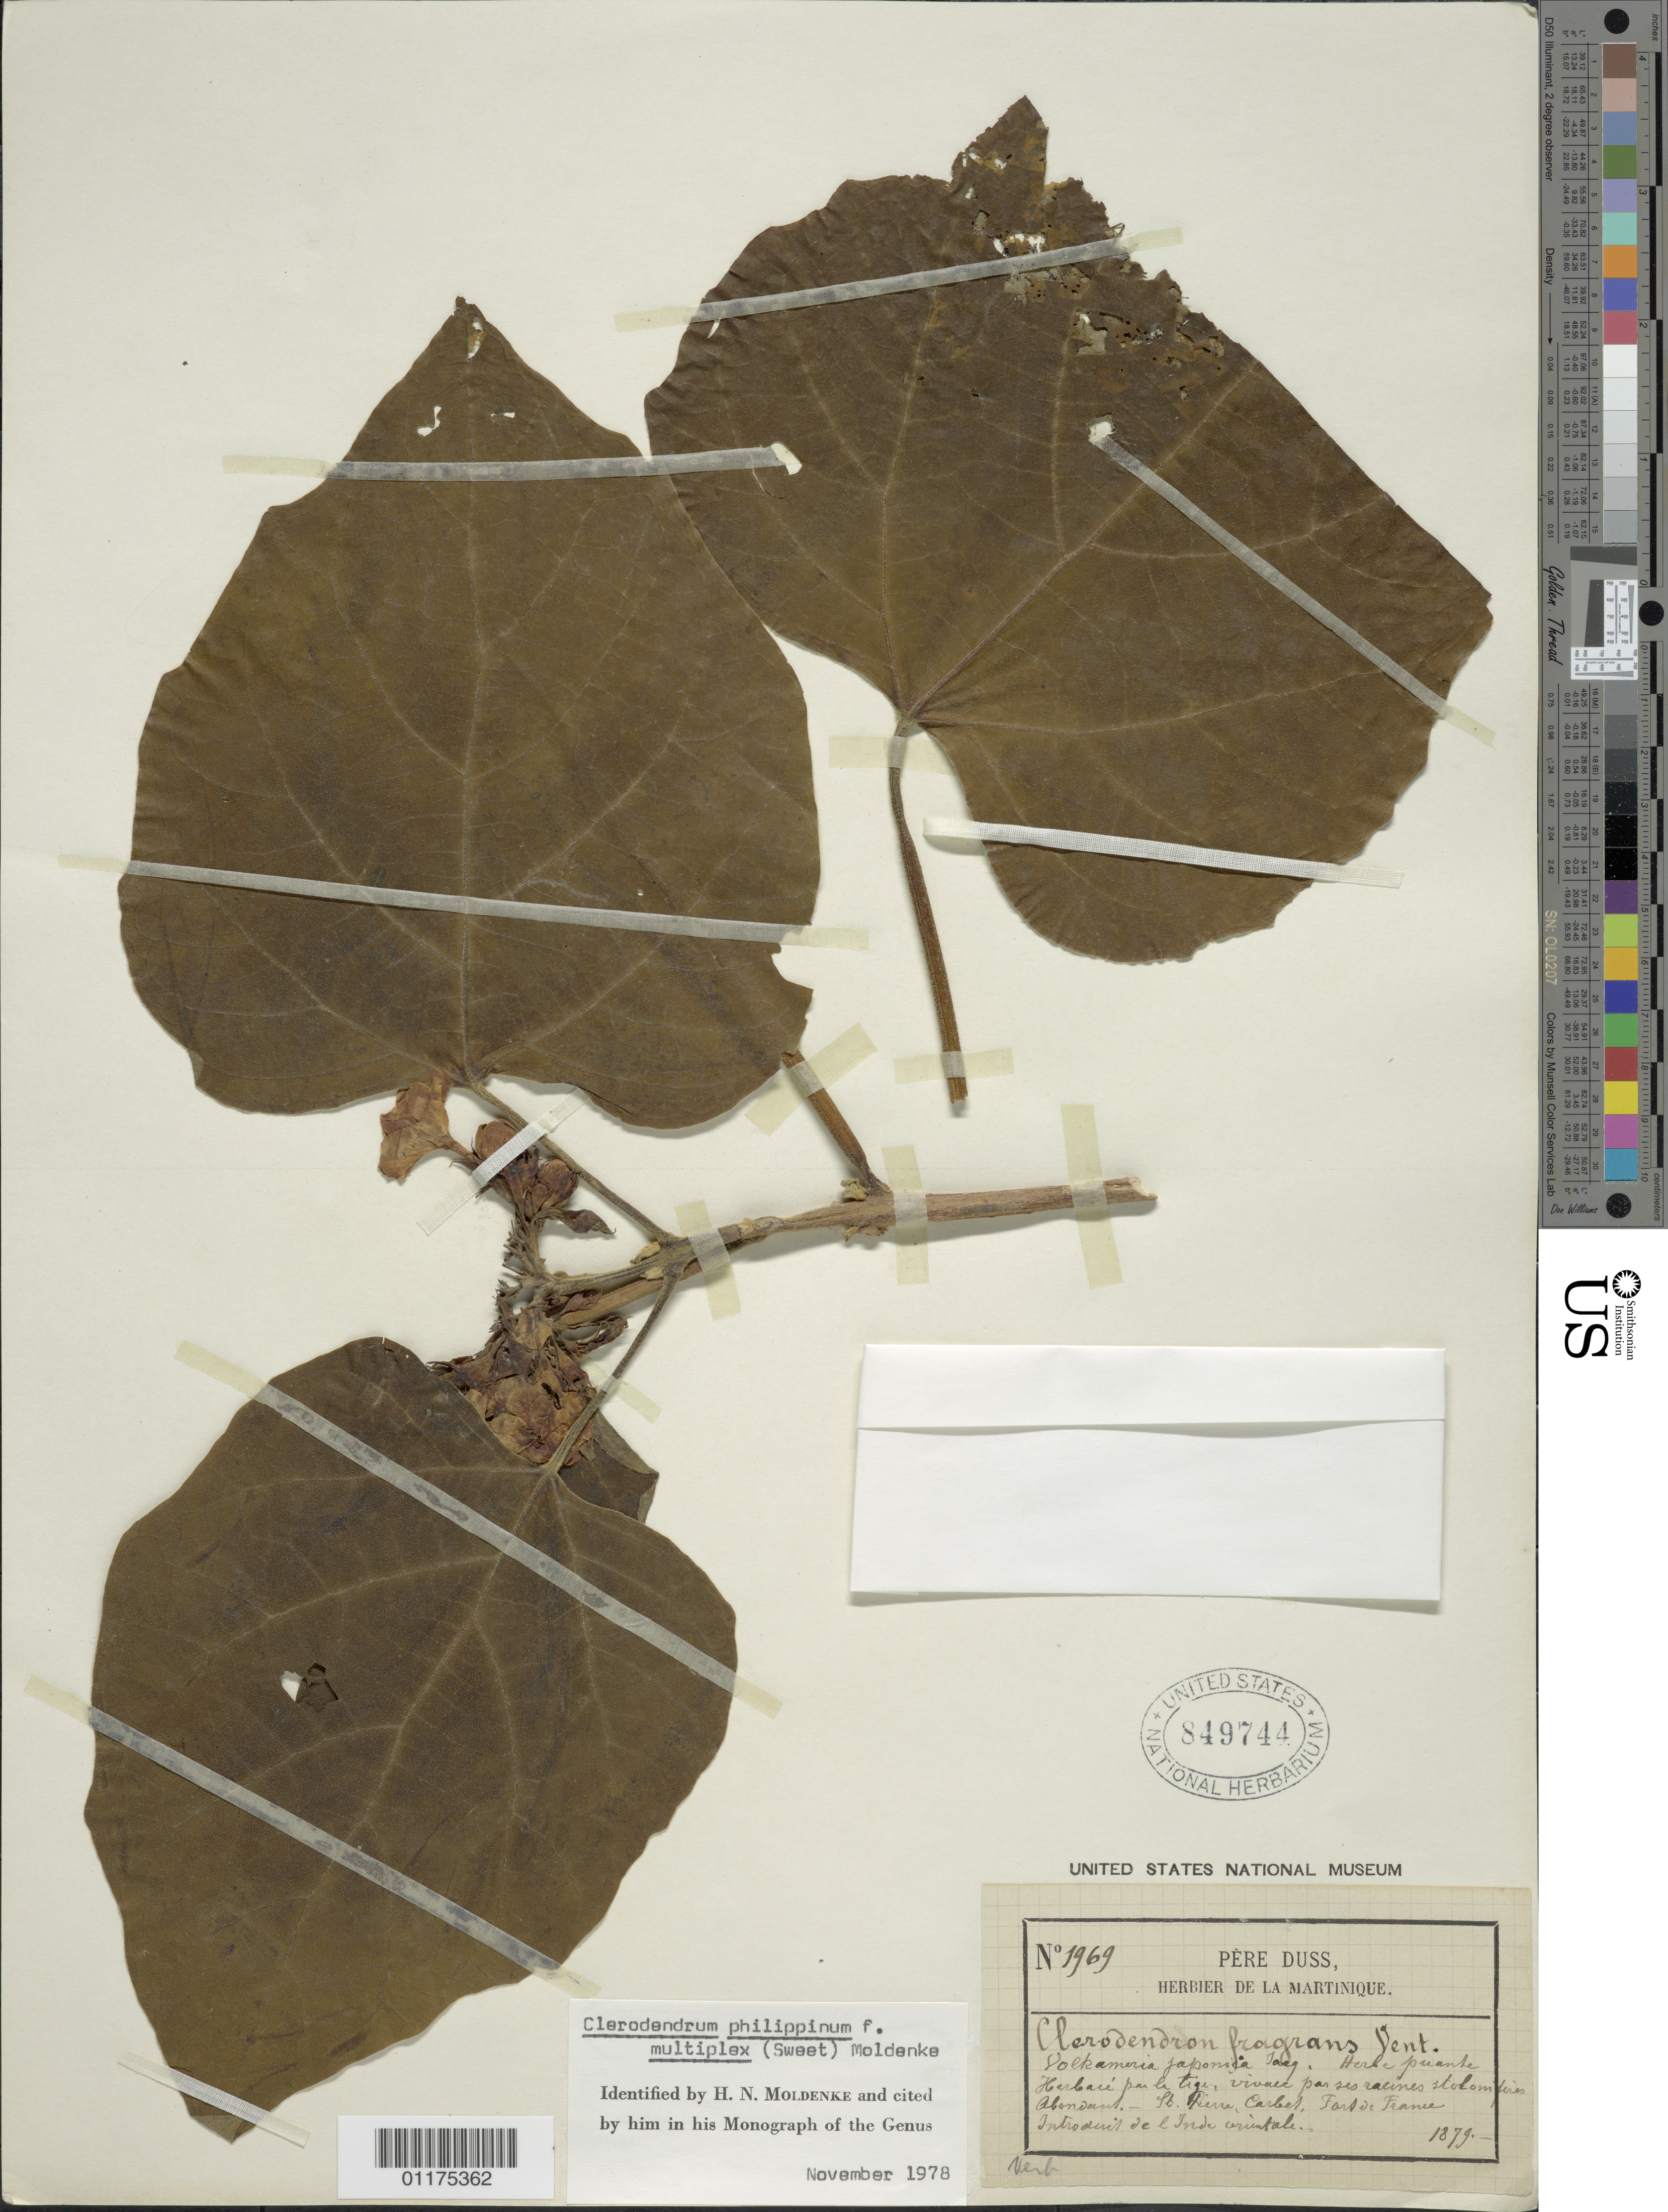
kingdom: Plantae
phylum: Tracheophyta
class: Magnoliopsida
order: Lamiales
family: Lamiaceae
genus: Clerodendrum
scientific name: Clerodendrum philippinum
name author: Schauer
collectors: Père Duss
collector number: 1969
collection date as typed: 1879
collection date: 1879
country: Martinique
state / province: Fort-de-France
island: Martinique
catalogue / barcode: US 849744